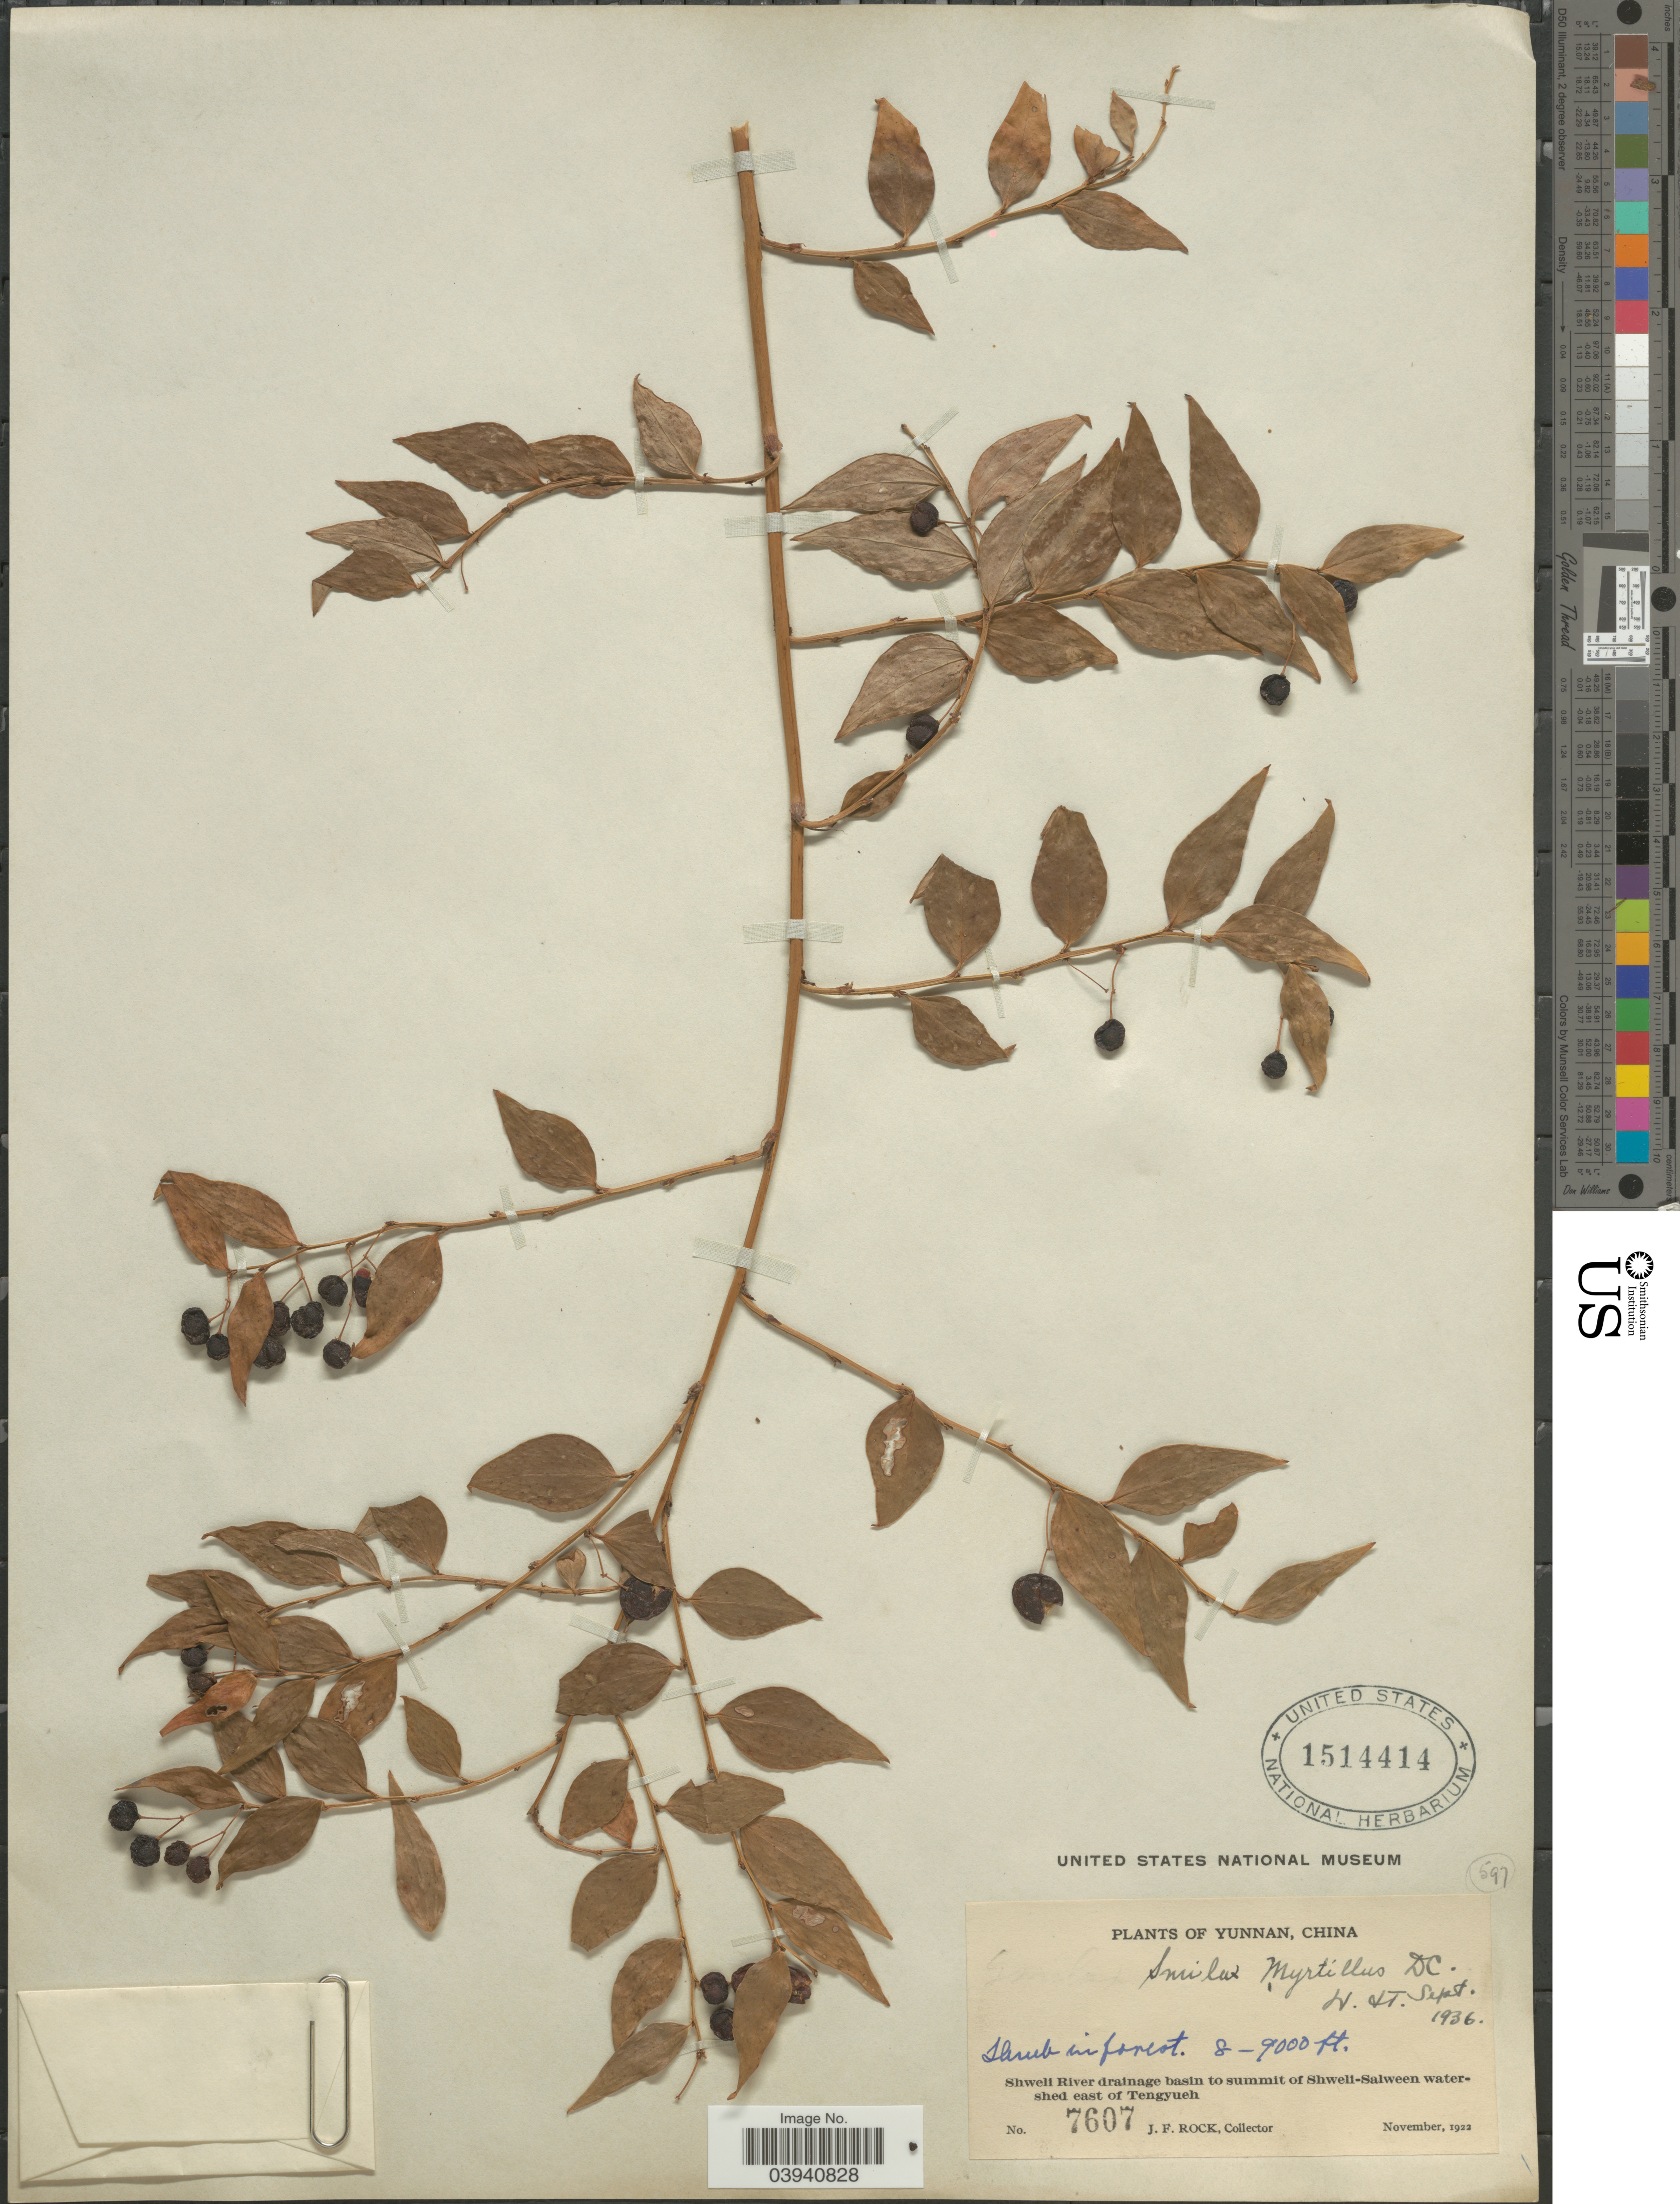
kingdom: Plantae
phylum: Tracheophyta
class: Liliopsida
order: Liliales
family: Smilacaceae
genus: Smilax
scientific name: Smilax myrtillus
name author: A. DC.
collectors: J. Rock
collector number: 7607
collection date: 1922-11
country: China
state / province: Yunnan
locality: Shweli River drainage basin to summit of Shweli-Salween watershed east of Tengyueh.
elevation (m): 2438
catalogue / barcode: US 1514414